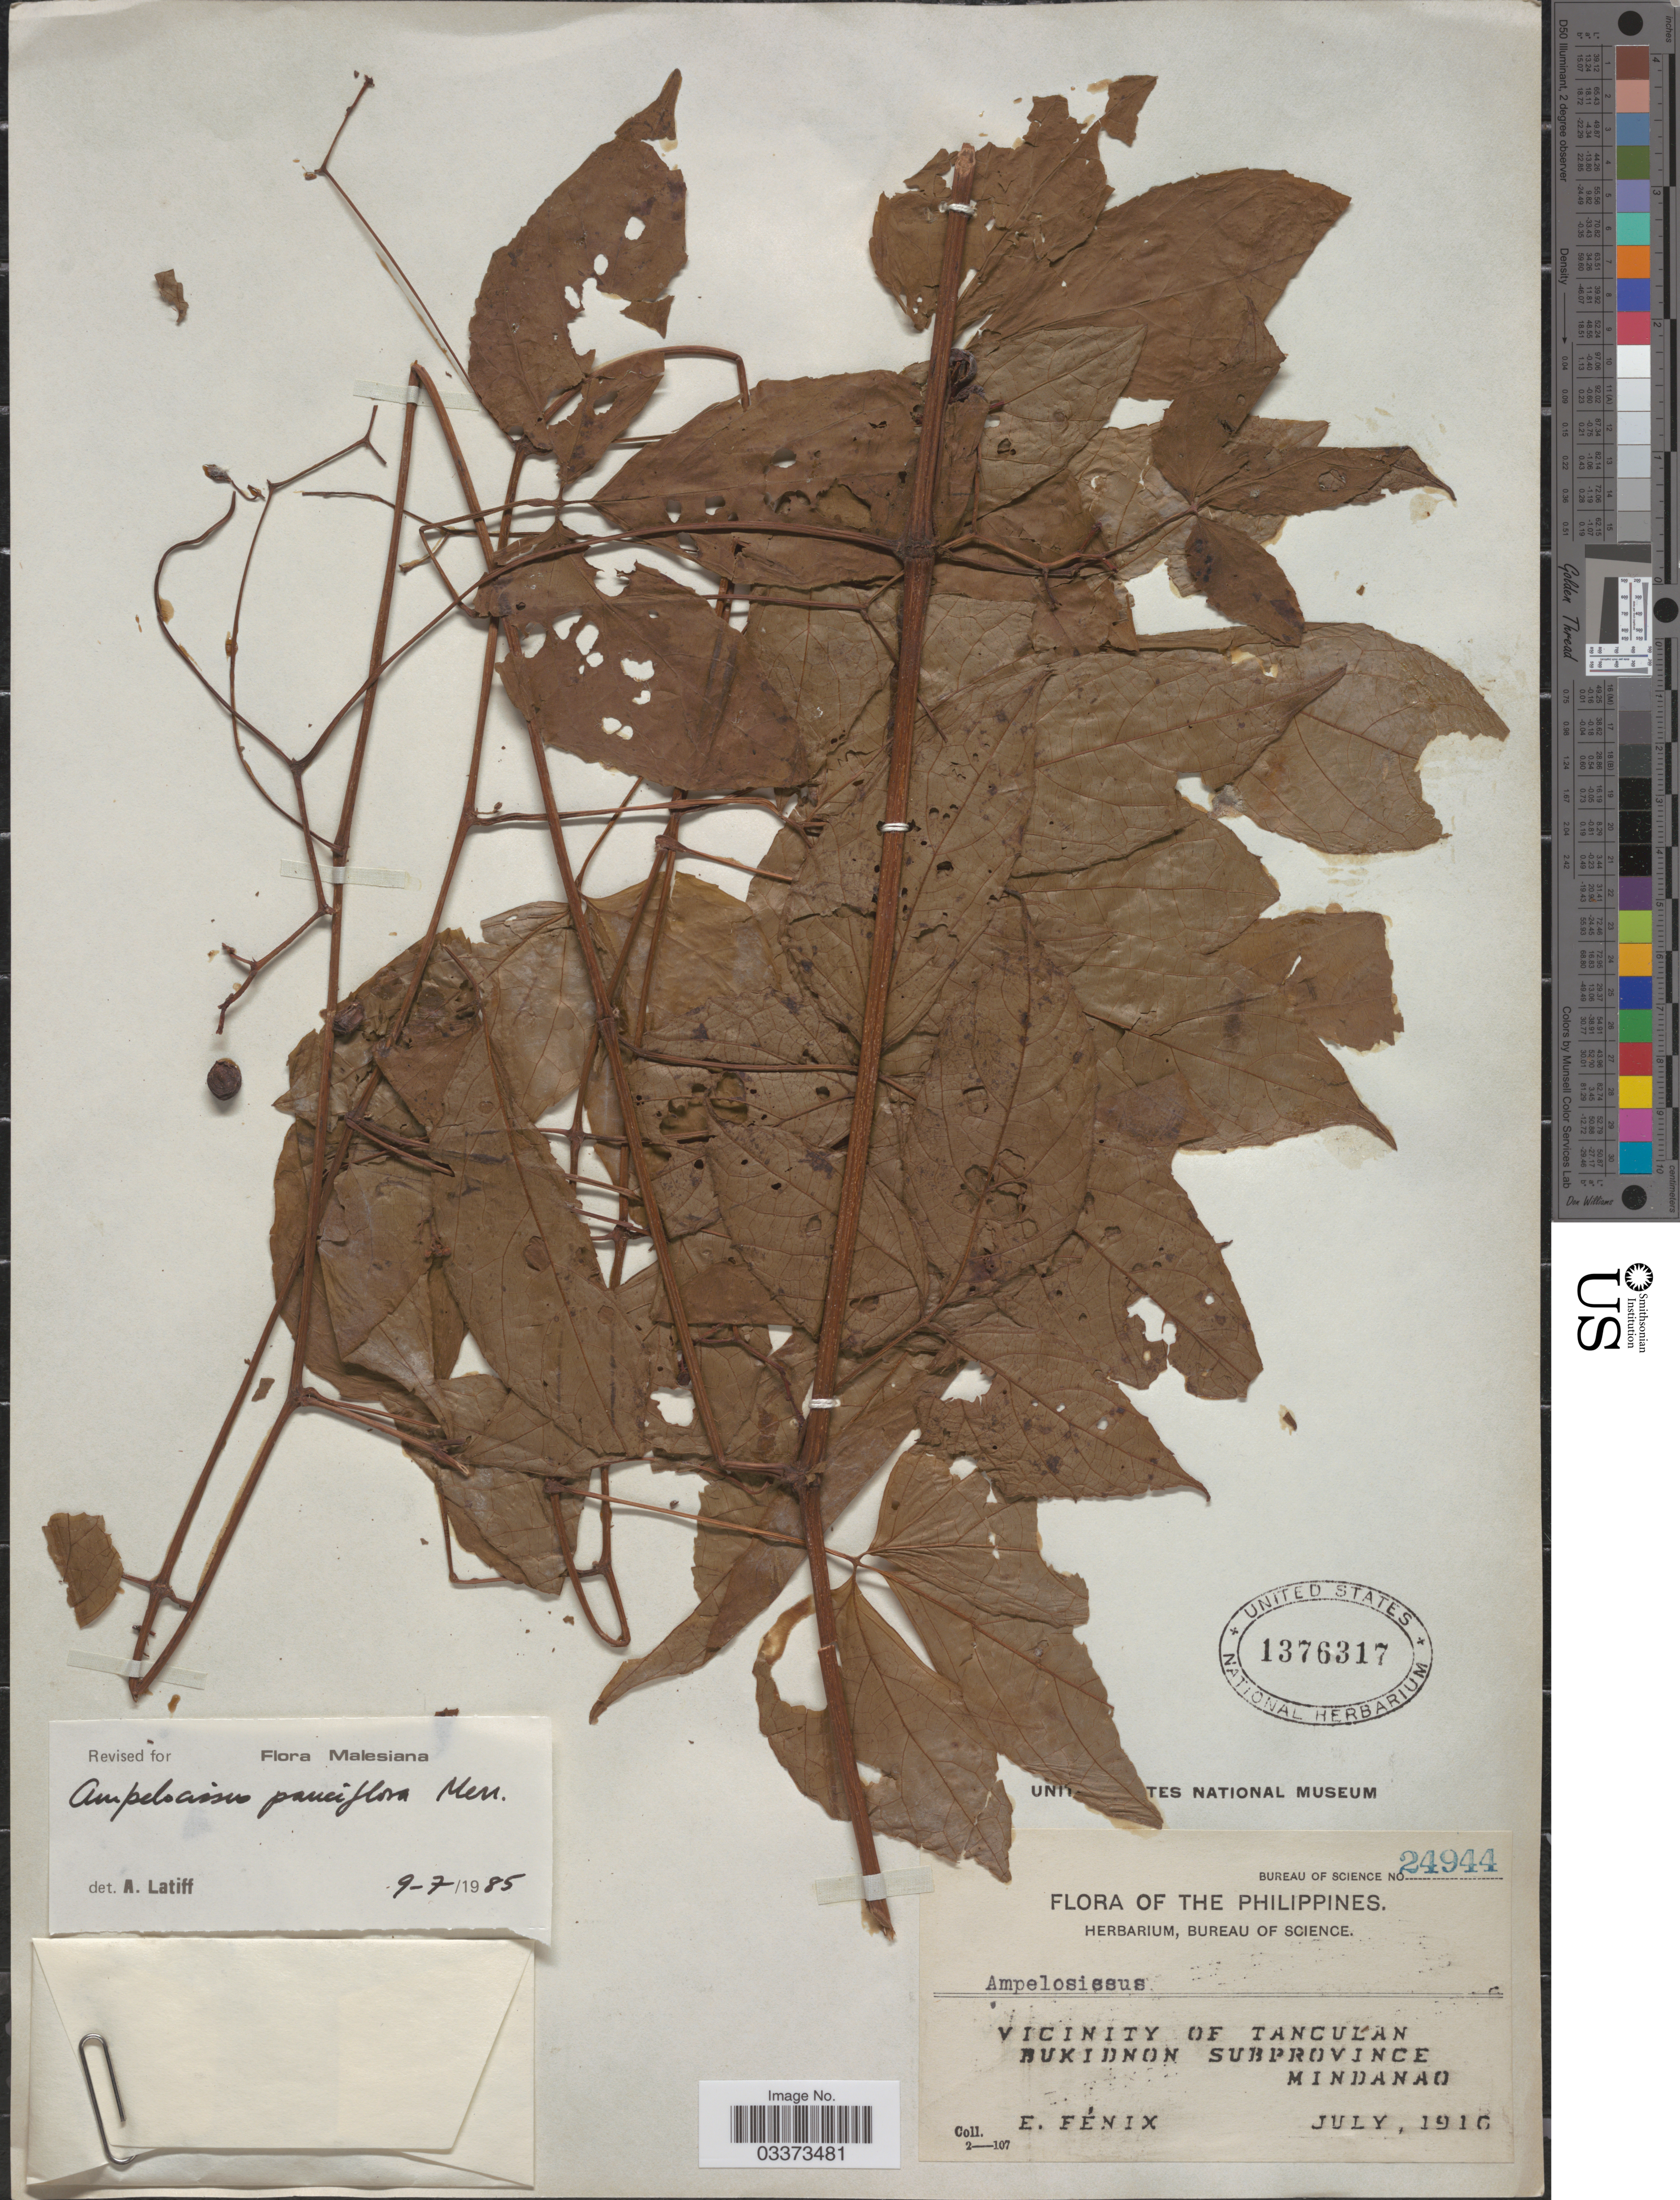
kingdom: Plantae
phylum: Tracheophyta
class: Magnoliopsida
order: Vitales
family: Vitaceae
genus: Ampelocissus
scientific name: Ampelocissus pauciflora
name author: Merr.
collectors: E. Fénix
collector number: Bureau of Science 24944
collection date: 1916-07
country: Philippines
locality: Vicinity of Tanculan. Bukidnon Subprovince. Mindanao.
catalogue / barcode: US 1376317